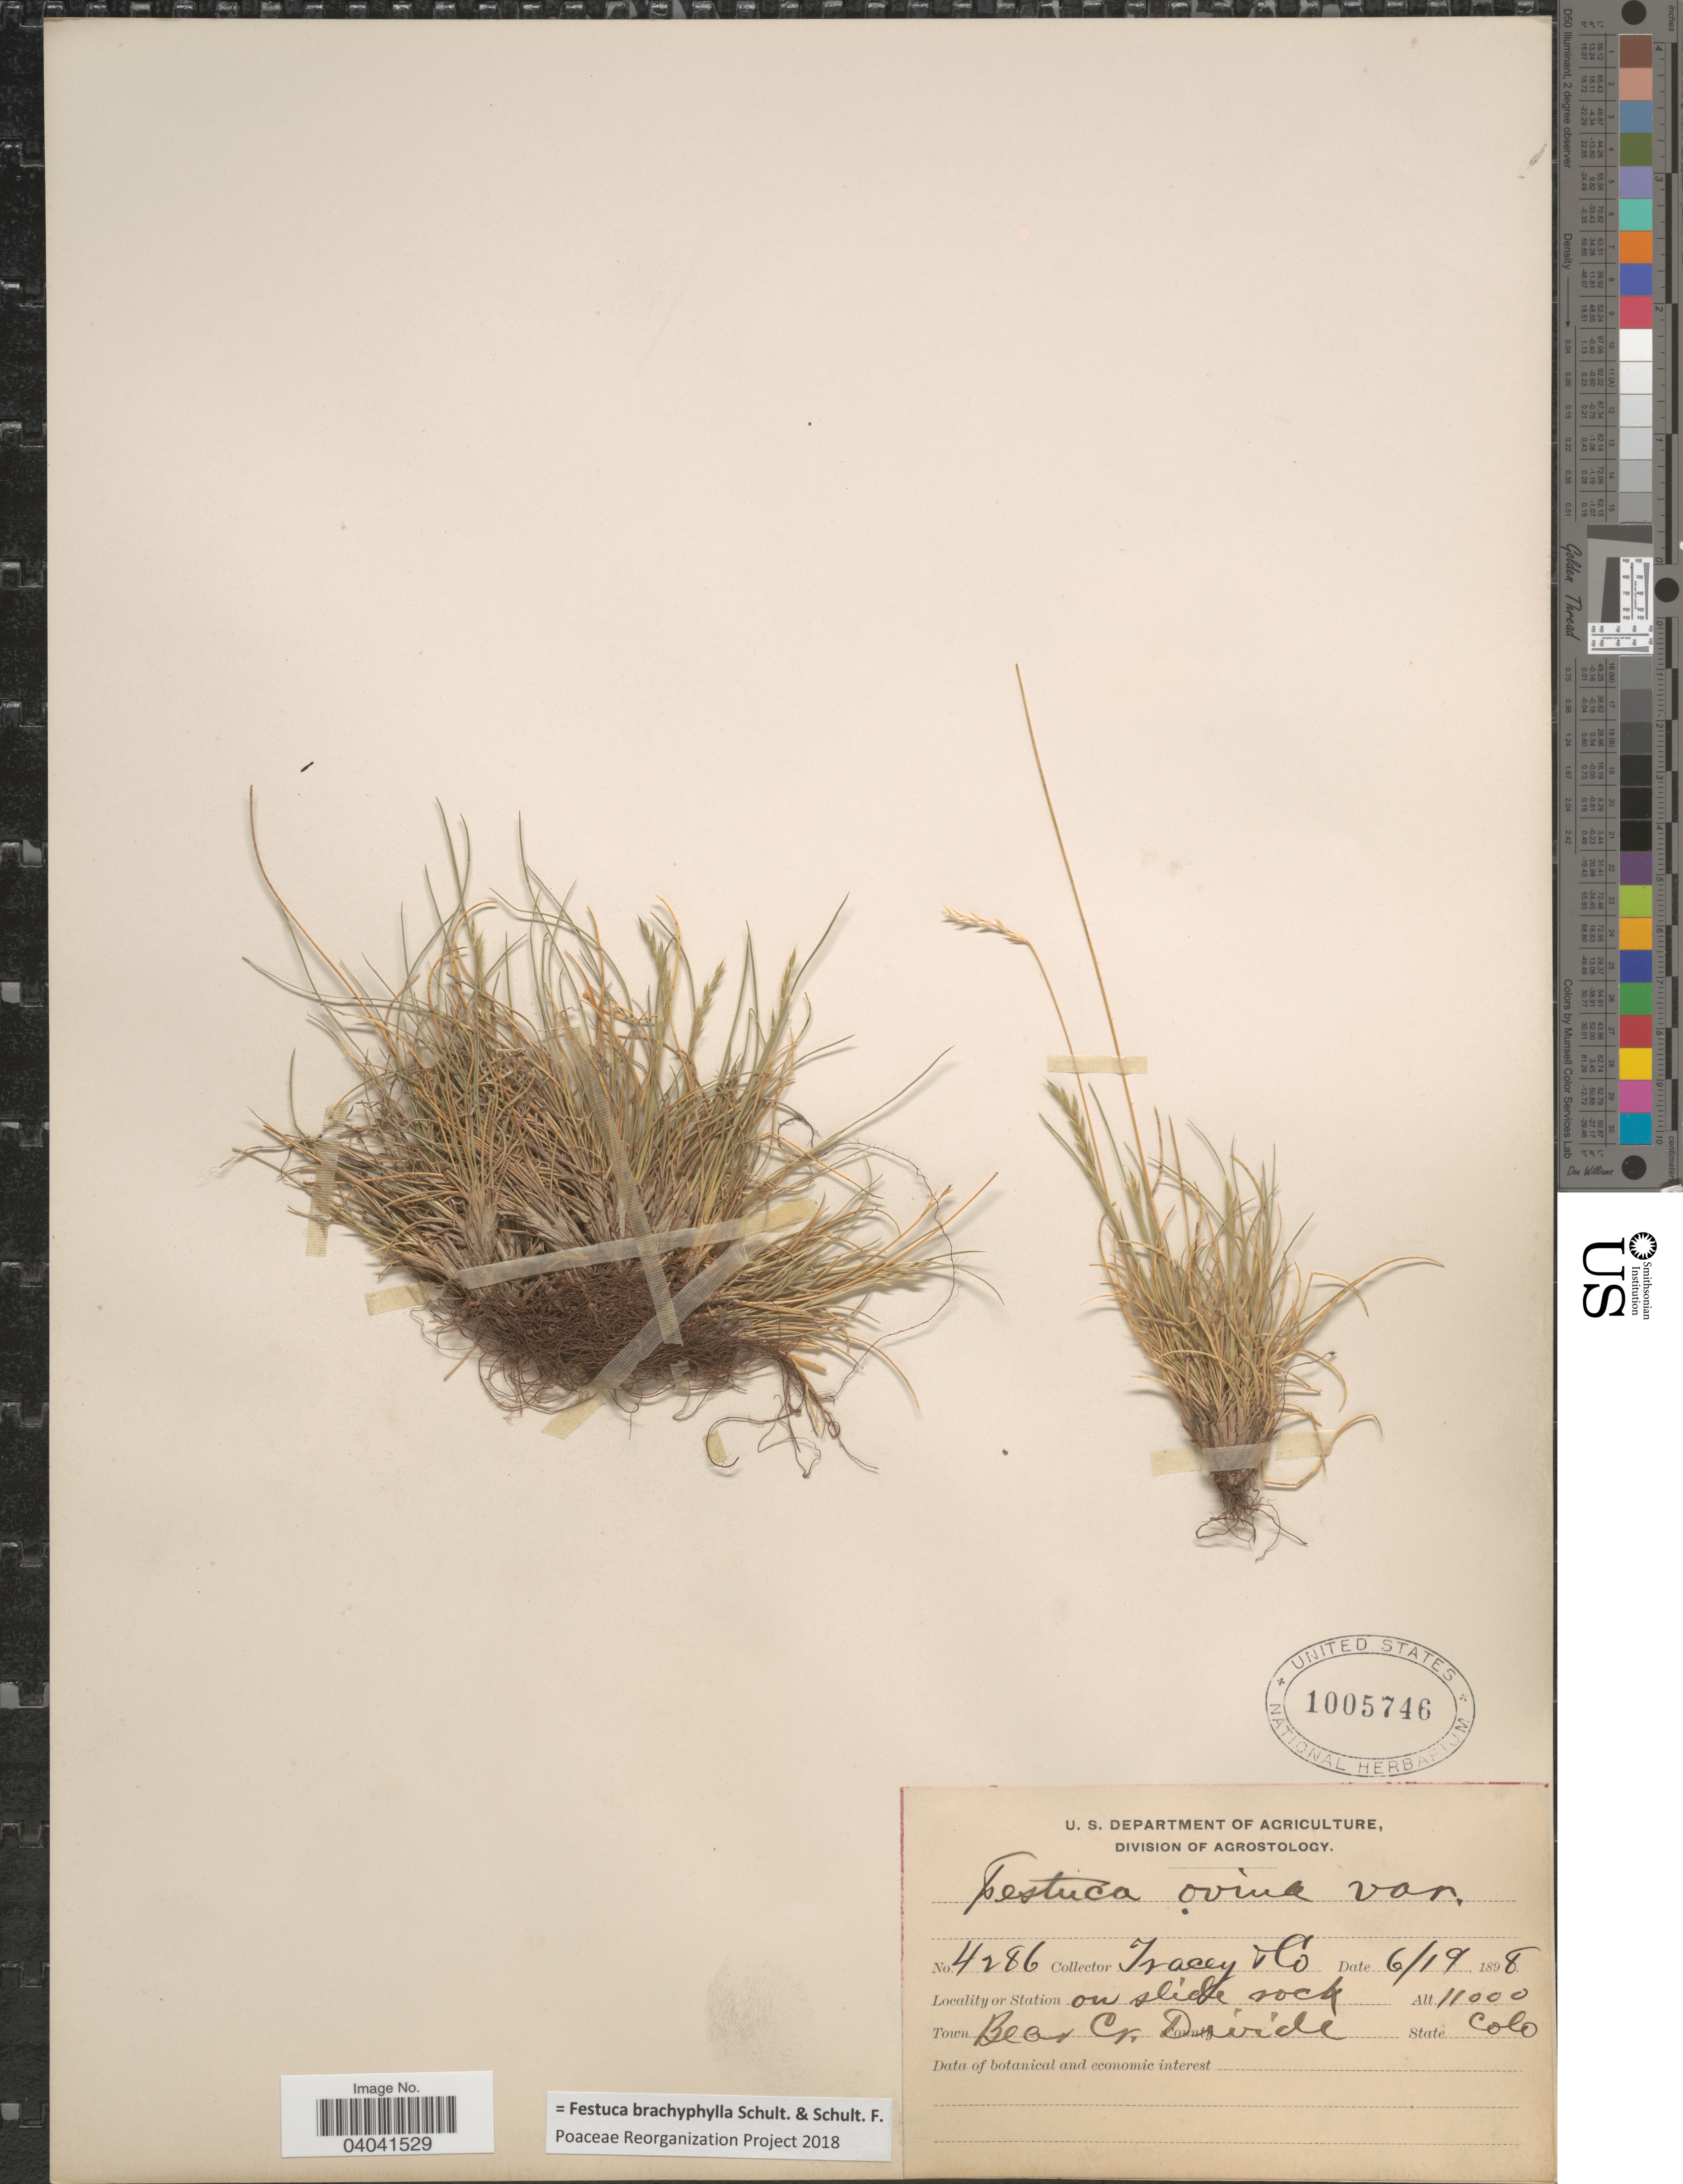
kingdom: Plantae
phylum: Tracheophyta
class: Liliopsida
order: Poales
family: Poaceae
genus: Festuca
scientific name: Festuca brachyphylla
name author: Schult. & Schult. f.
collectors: Tracey & et al.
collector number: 4286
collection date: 1898-06-19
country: United States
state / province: Colorado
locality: Town Bear Cr. Divide.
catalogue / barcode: US 1005746